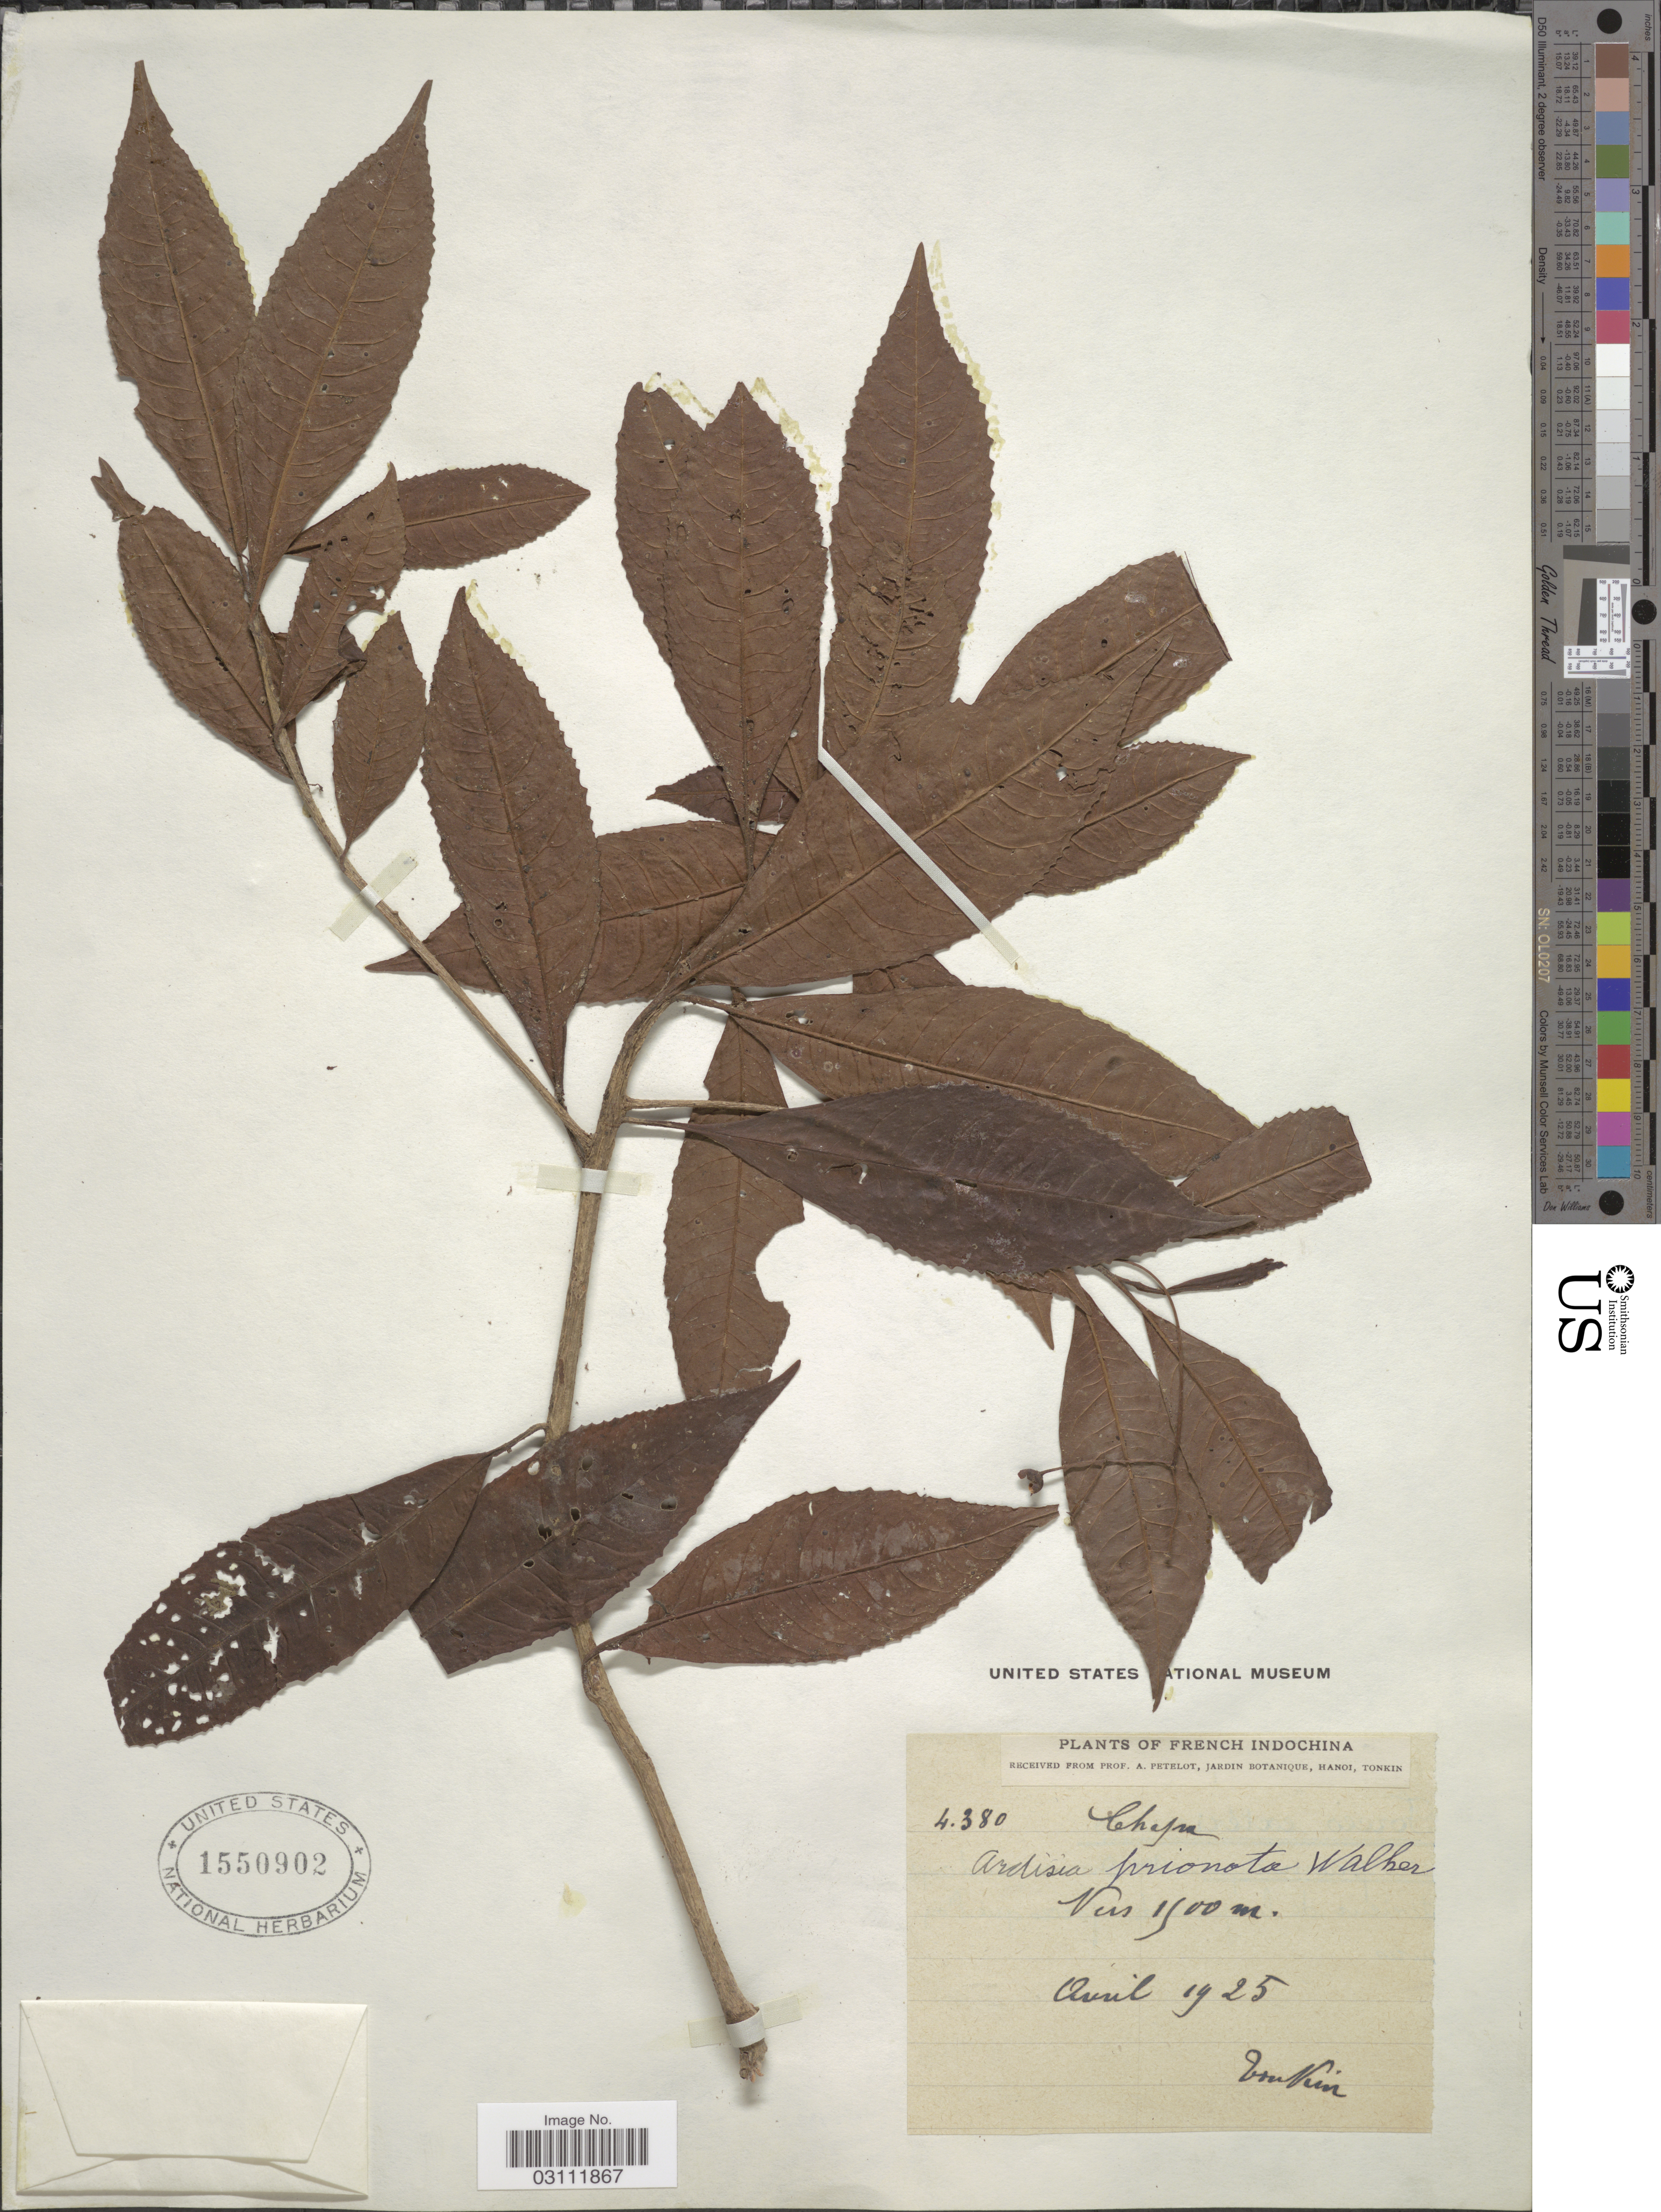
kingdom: Plantae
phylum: Tracheophyta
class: Magnoliopsida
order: Ericales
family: Primulaceae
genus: Ardisia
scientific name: Ardisia prionota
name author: E. Walker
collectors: A. Petelot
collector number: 4380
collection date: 1925-04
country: Vietnam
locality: French Indochina. Chapa.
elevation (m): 1500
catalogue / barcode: US 1550902